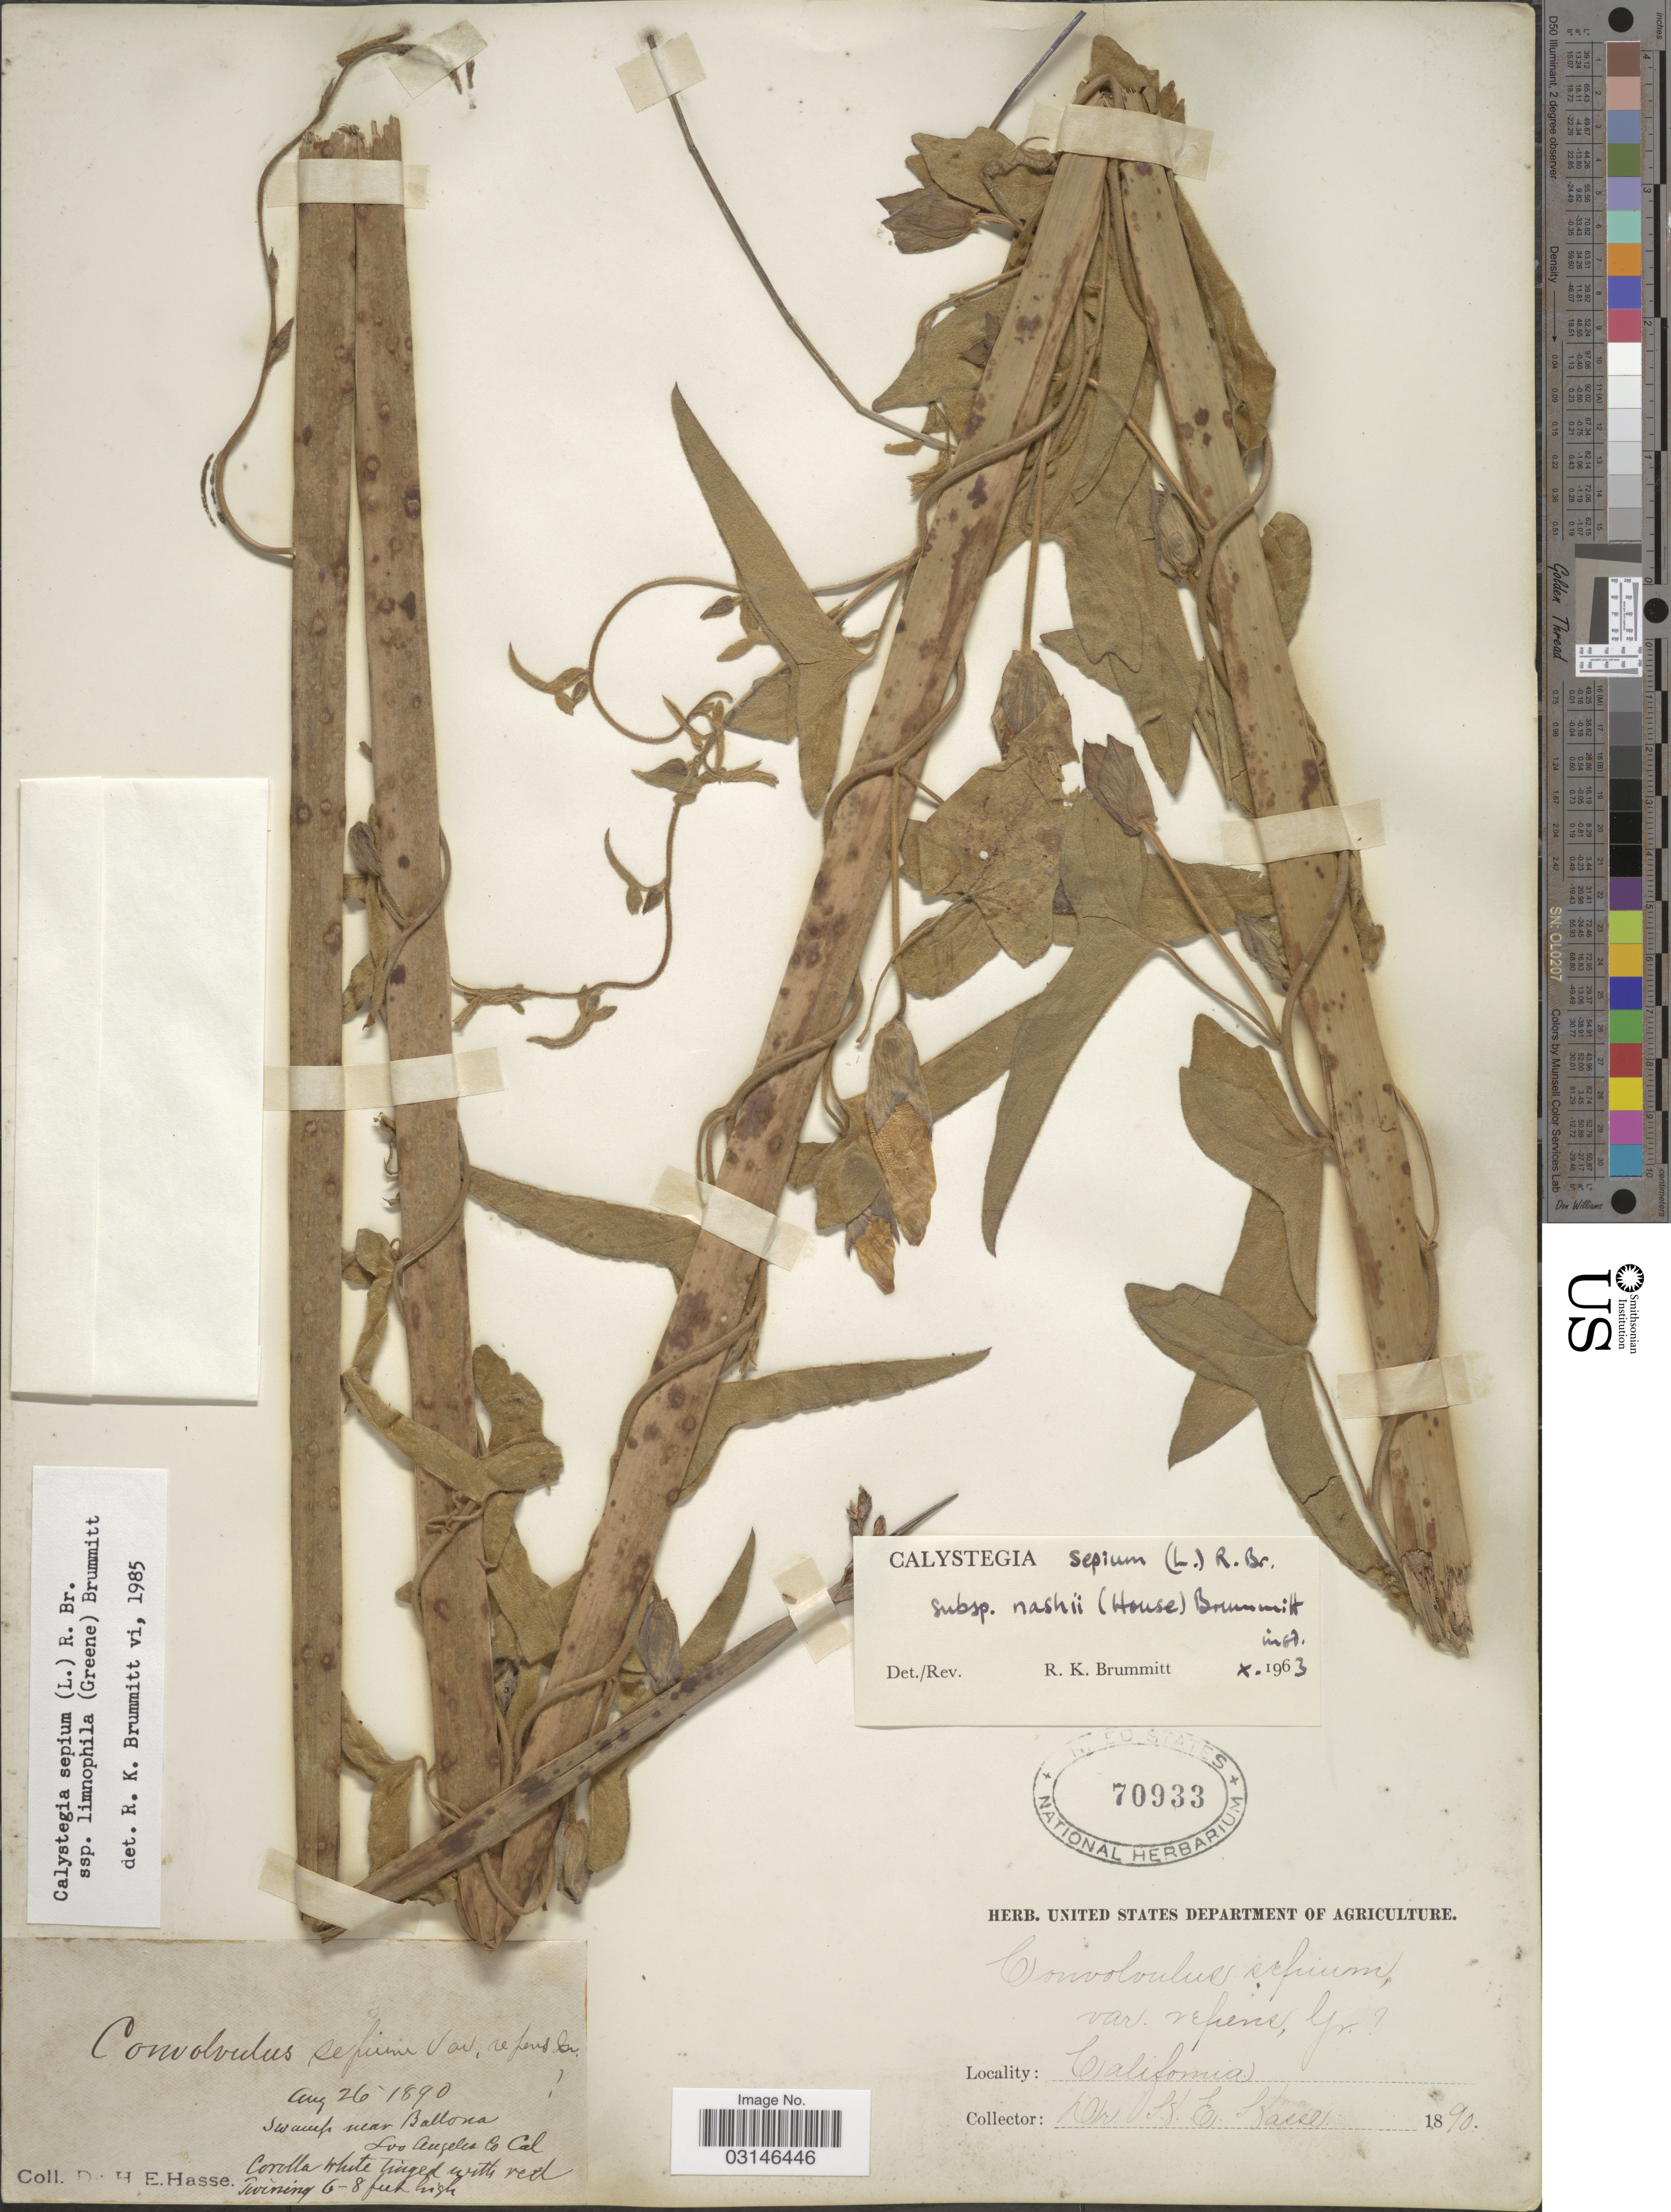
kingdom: Plantae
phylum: Tracheophyta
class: Magnoliopsida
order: Solanales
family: Convolvulaceae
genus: Calystegia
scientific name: Calystegia sepium subsp. limnophila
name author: (Greene) Brummitt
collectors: H. E. Hasse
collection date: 1890-08-26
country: United States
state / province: California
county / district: Los Angeles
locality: Swamp near Ballona, Los Angeles Co. Cal.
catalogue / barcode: US 70933